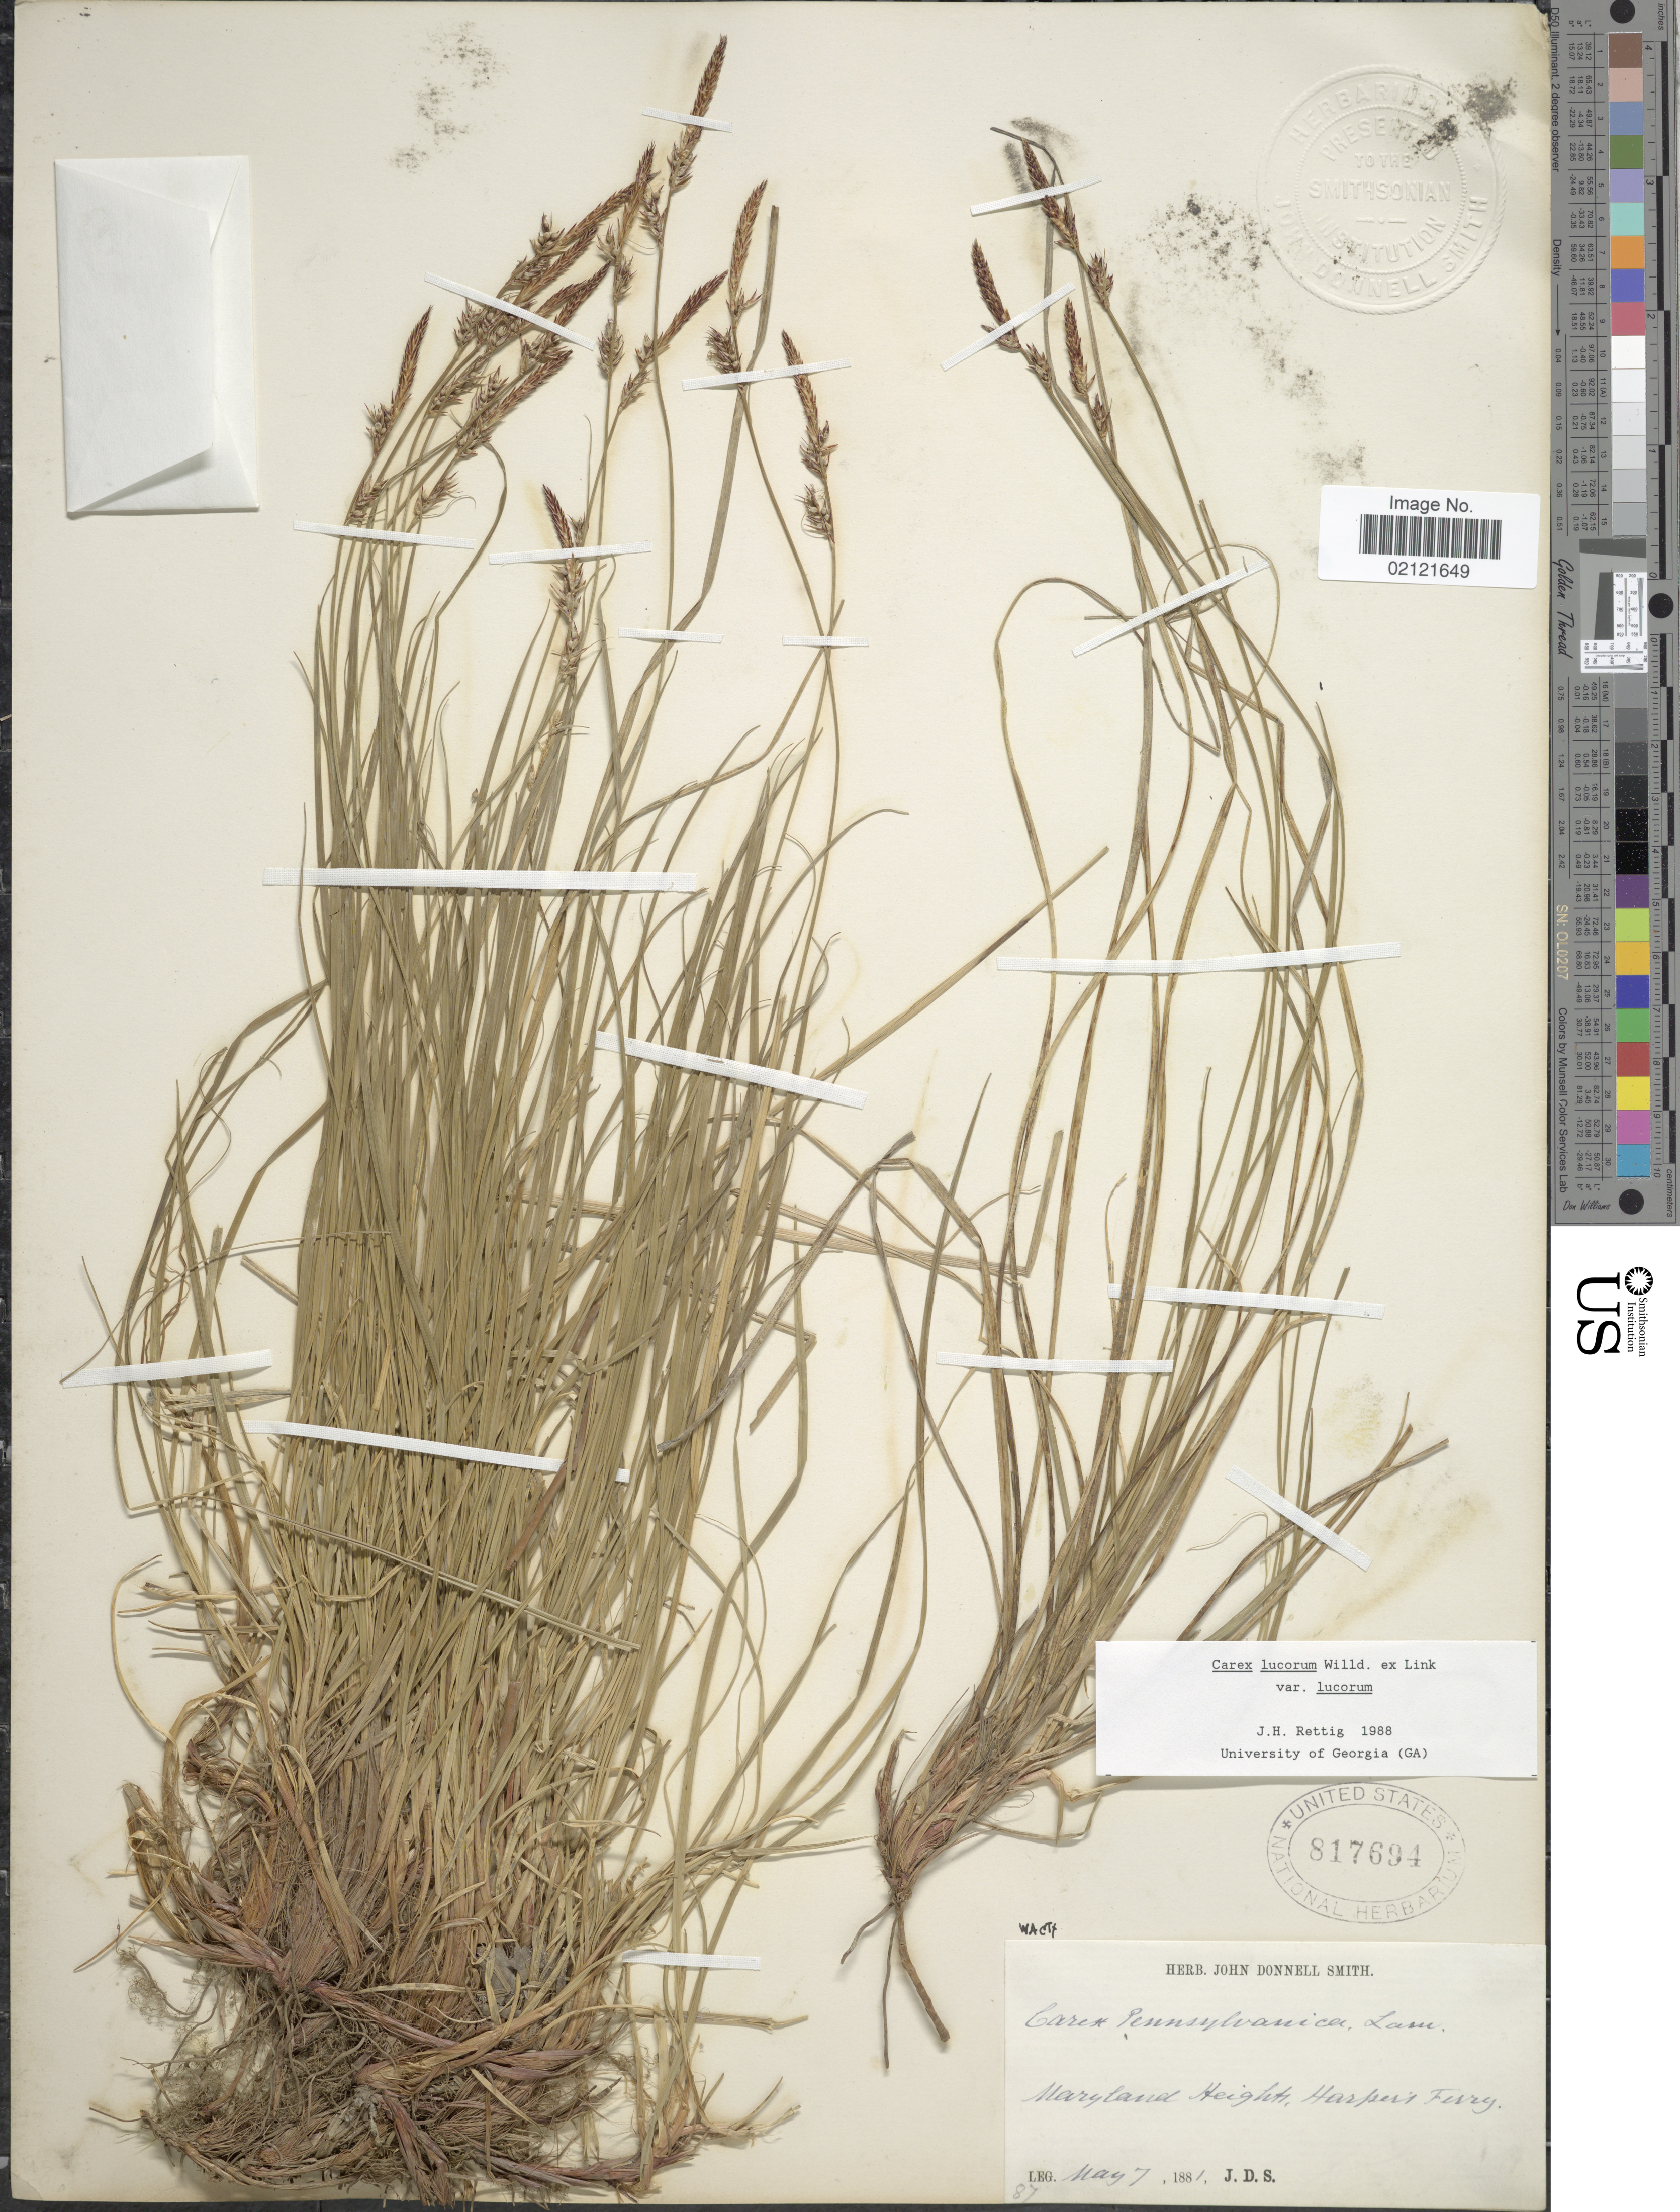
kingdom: Plantae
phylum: Tracheophyta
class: Liliopsida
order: Poales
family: Cyperaceae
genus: Carex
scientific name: Carex lucorum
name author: Willd.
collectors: J. Donnell Smith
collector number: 87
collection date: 1881-05-07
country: United States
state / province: Maryland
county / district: Washngton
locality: Maryland Heights, Harper's Ferry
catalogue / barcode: US 817694